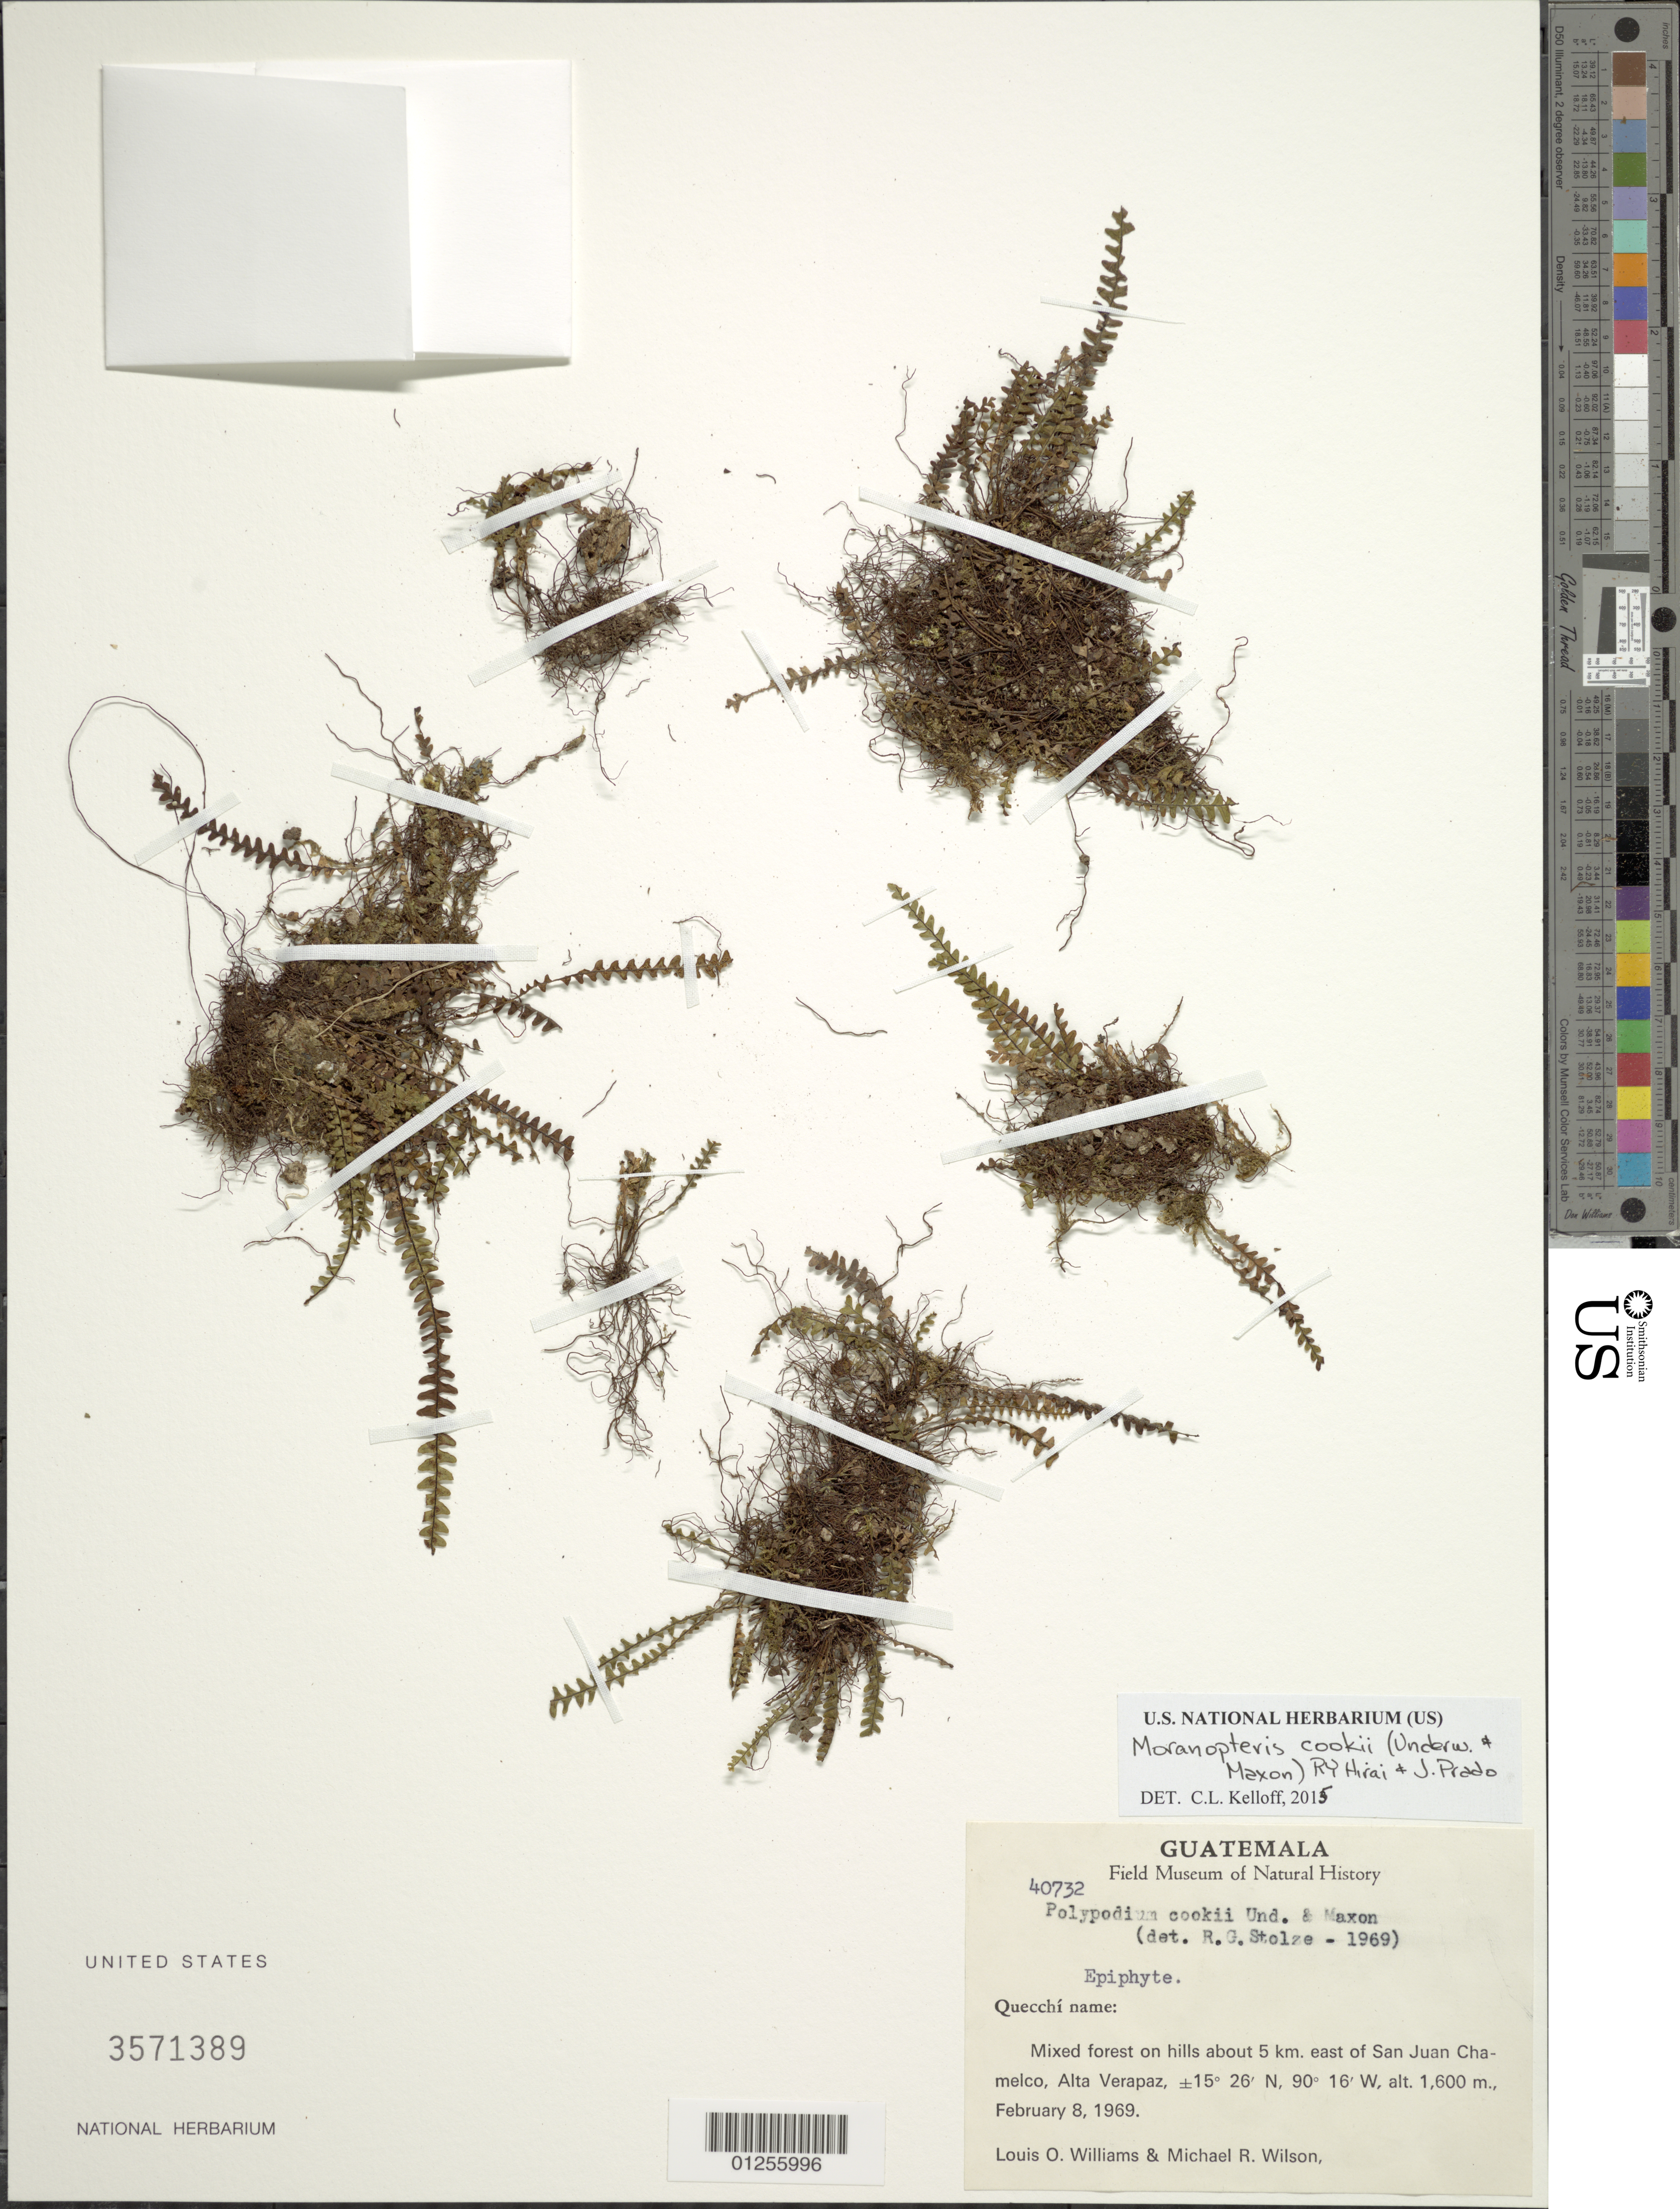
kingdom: Plantae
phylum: Tracheophyta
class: Polypodiopsida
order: Polypodiales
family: Polypodiaceae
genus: Moranopteris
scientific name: Moranopteris cookii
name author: (Underw. & Maxon) R. Y. Hirai & J. Prado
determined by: Kelloff, Carol L., (US), Smithsonian Institution - National Museum of Natural History (UNITED STATES)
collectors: L. O. Williams & M. Wilson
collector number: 40732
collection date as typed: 8 February 1969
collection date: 1969-02-08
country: Guatemala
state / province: Alta Verapaz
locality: ca. 5 km east of San Juan Chamelco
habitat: Mixed forest on hills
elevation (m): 1600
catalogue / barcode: US 3571389